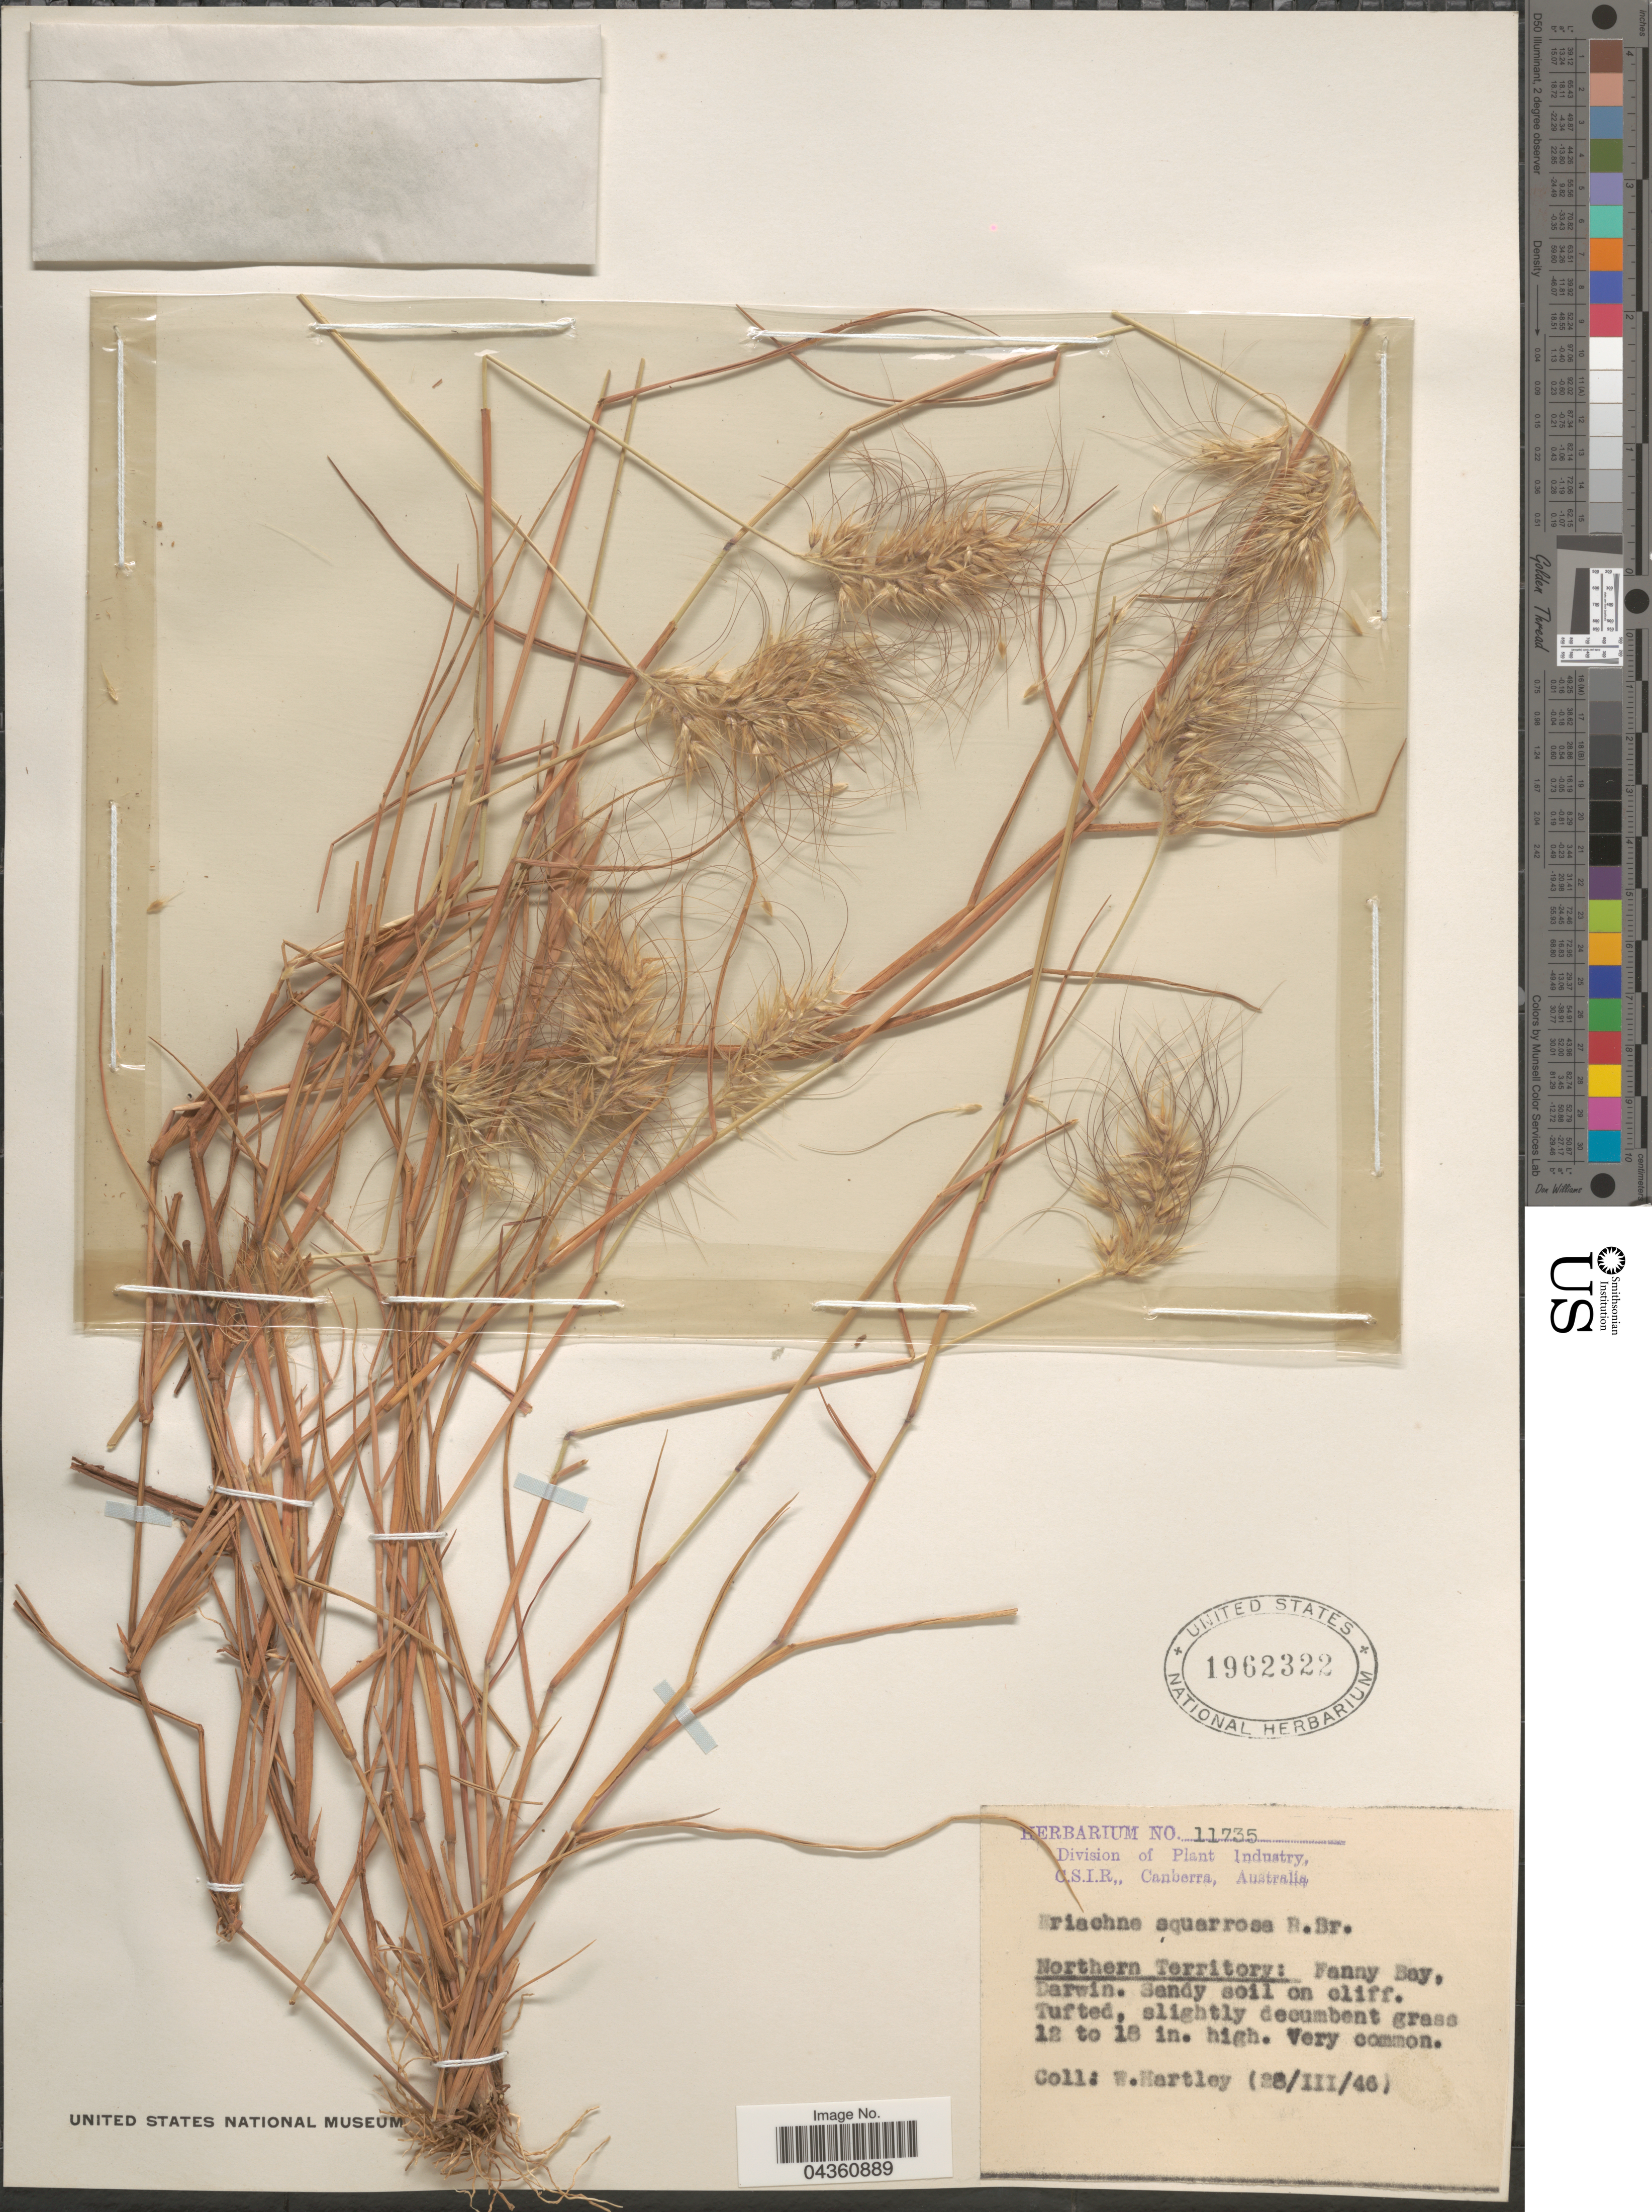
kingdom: Plantae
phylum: Tracheophyta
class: Liliopsida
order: Poales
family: Poaceae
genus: Eriachne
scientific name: Eriachne squarrosa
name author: R. Br.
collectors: W. Hartley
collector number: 11735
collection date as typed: Transcribed d/m/y: 28/3/46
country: Australia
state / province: Northern Territory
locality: Fanny Bay, Darwin.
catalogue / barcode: US 1962322